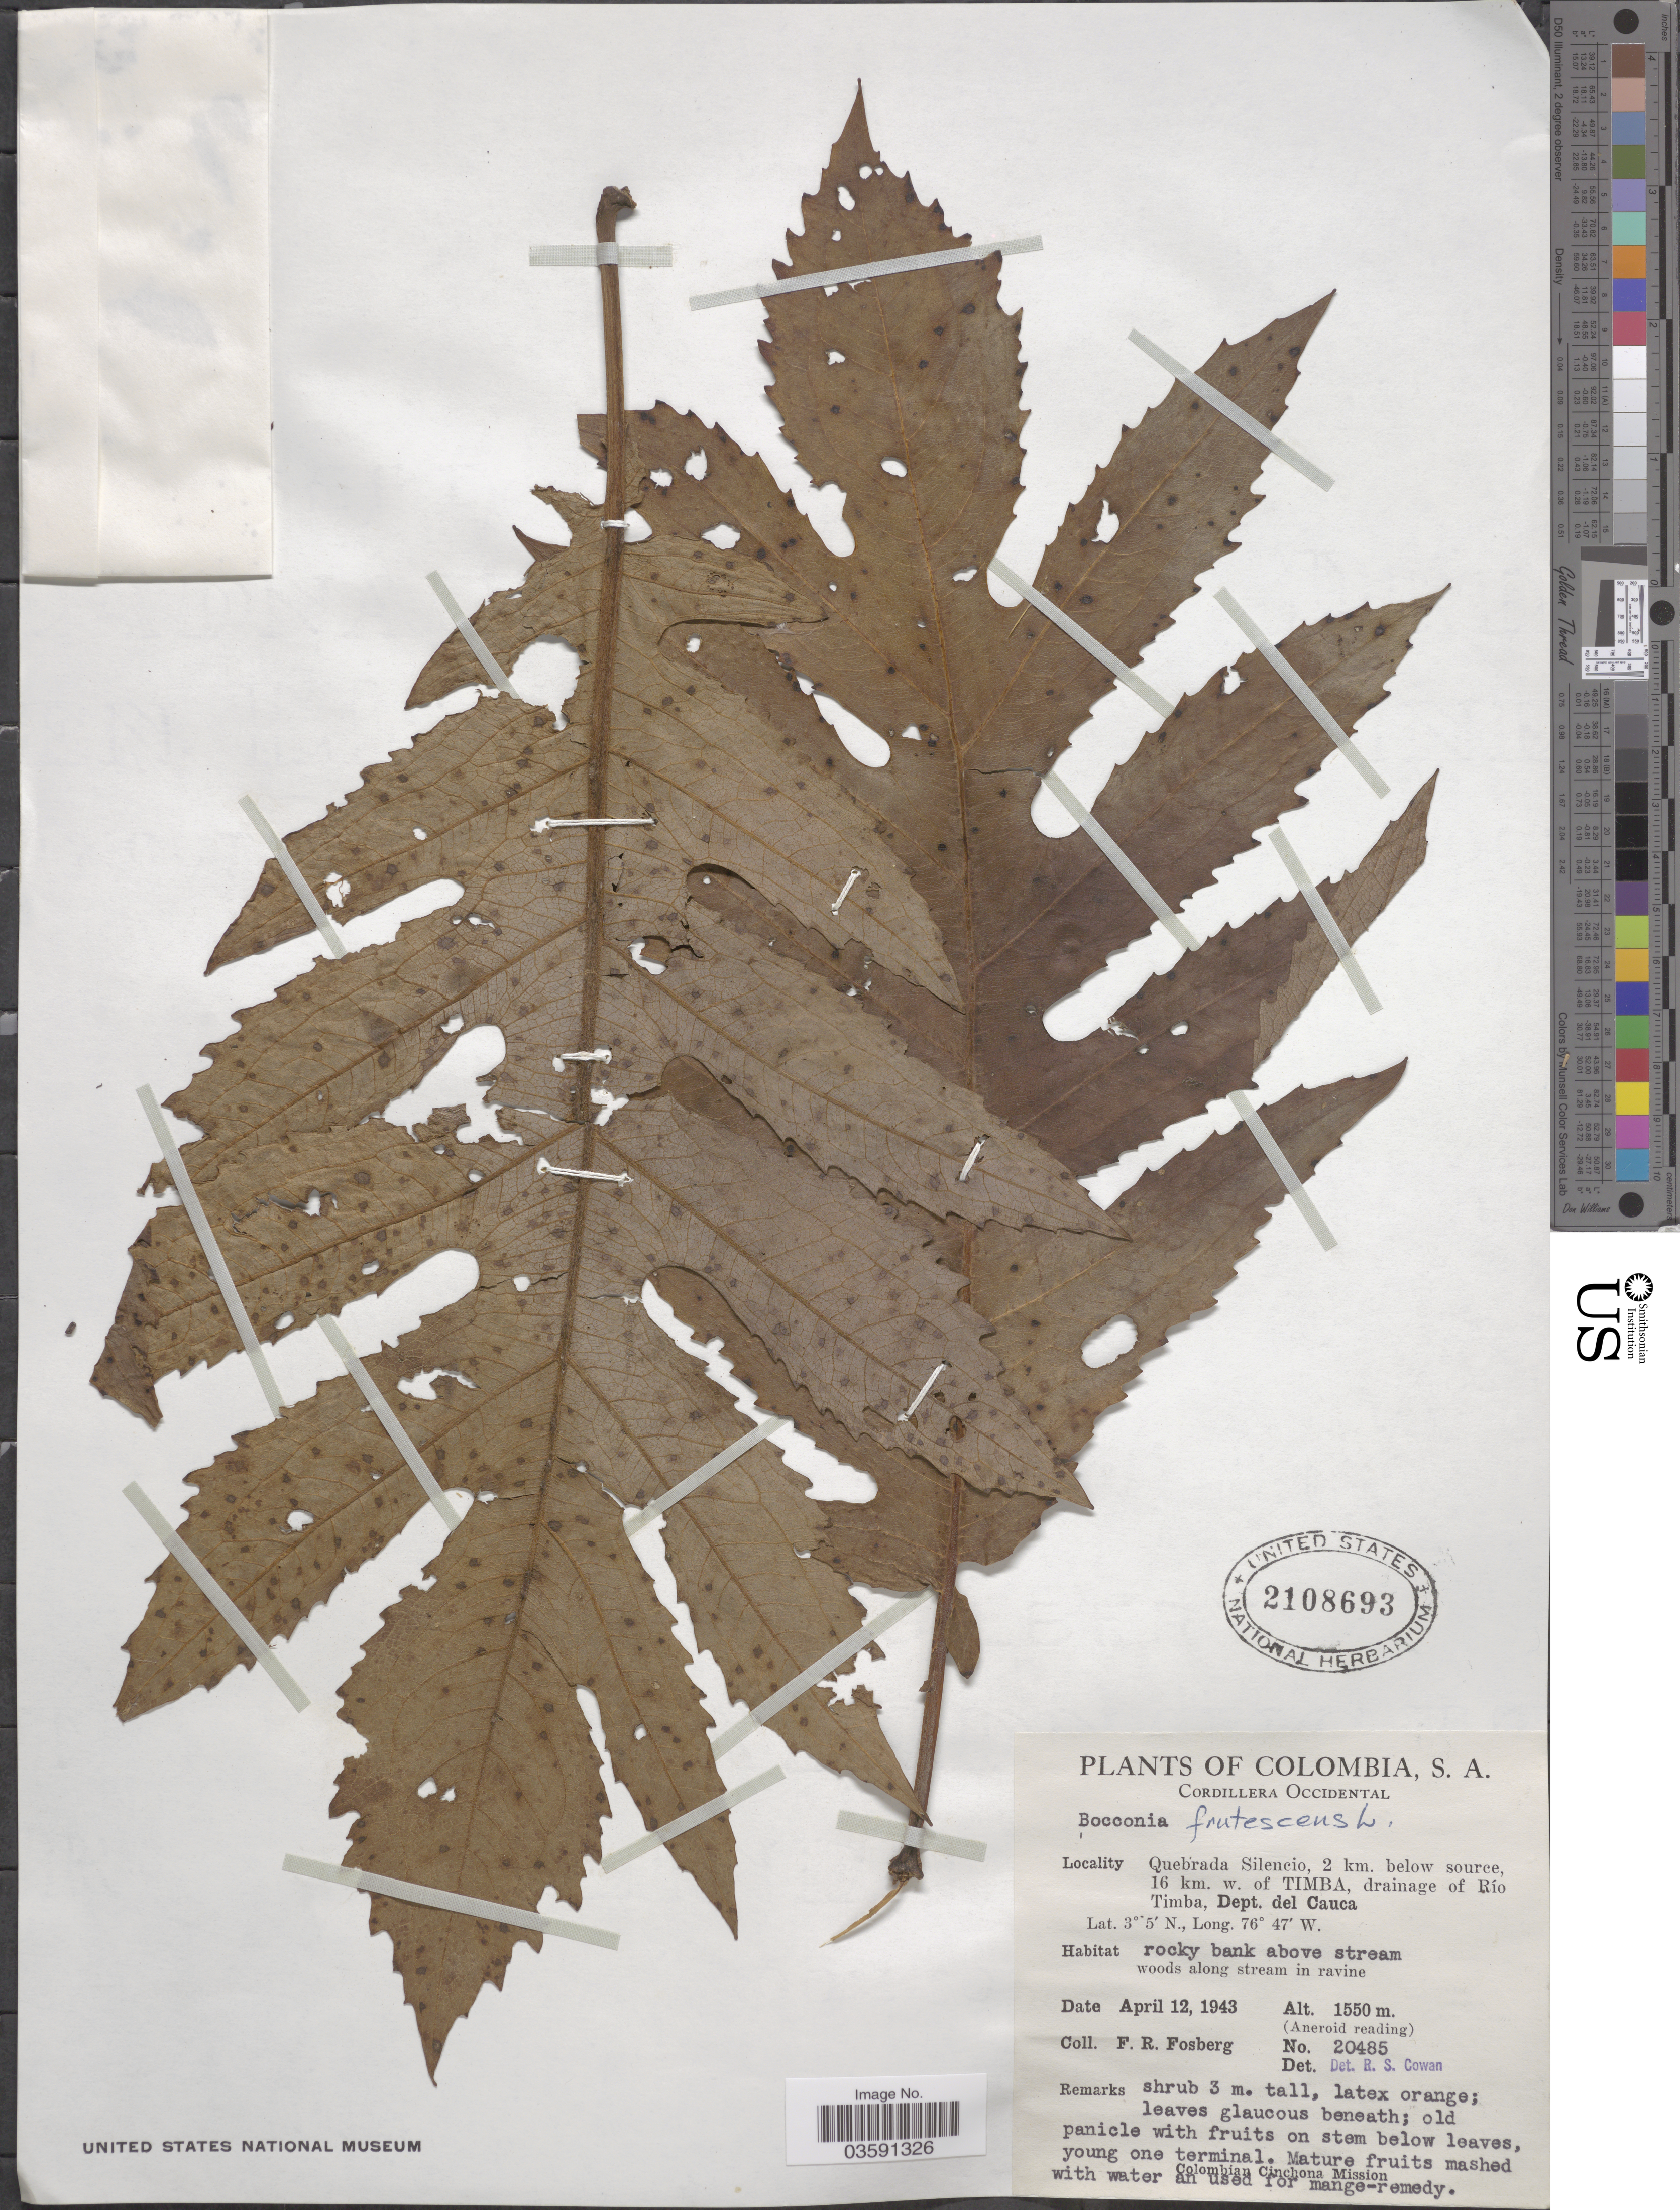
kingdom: Plantae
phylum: Tracheophyta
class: Magnoliopsida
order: Ranunculales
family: Papaveraceae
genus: Bocconia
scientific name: Bocconia integrifolia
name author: Bonpl.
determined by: Strong, Mark T., (BOT), Smithsonian Institution - National Museum of Natural History (UNITED STATES)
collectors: F. R. Fosberg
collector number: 20485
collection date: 1943-04-12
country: Colombia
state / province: Cauca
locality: Cordillera Occidental. Quebrada Silencio, 2 km. below source, 16 km. w. of Timba, drainage of Río Timba, Dept. del Cauca.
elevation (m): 1550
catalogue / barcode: US 2108693